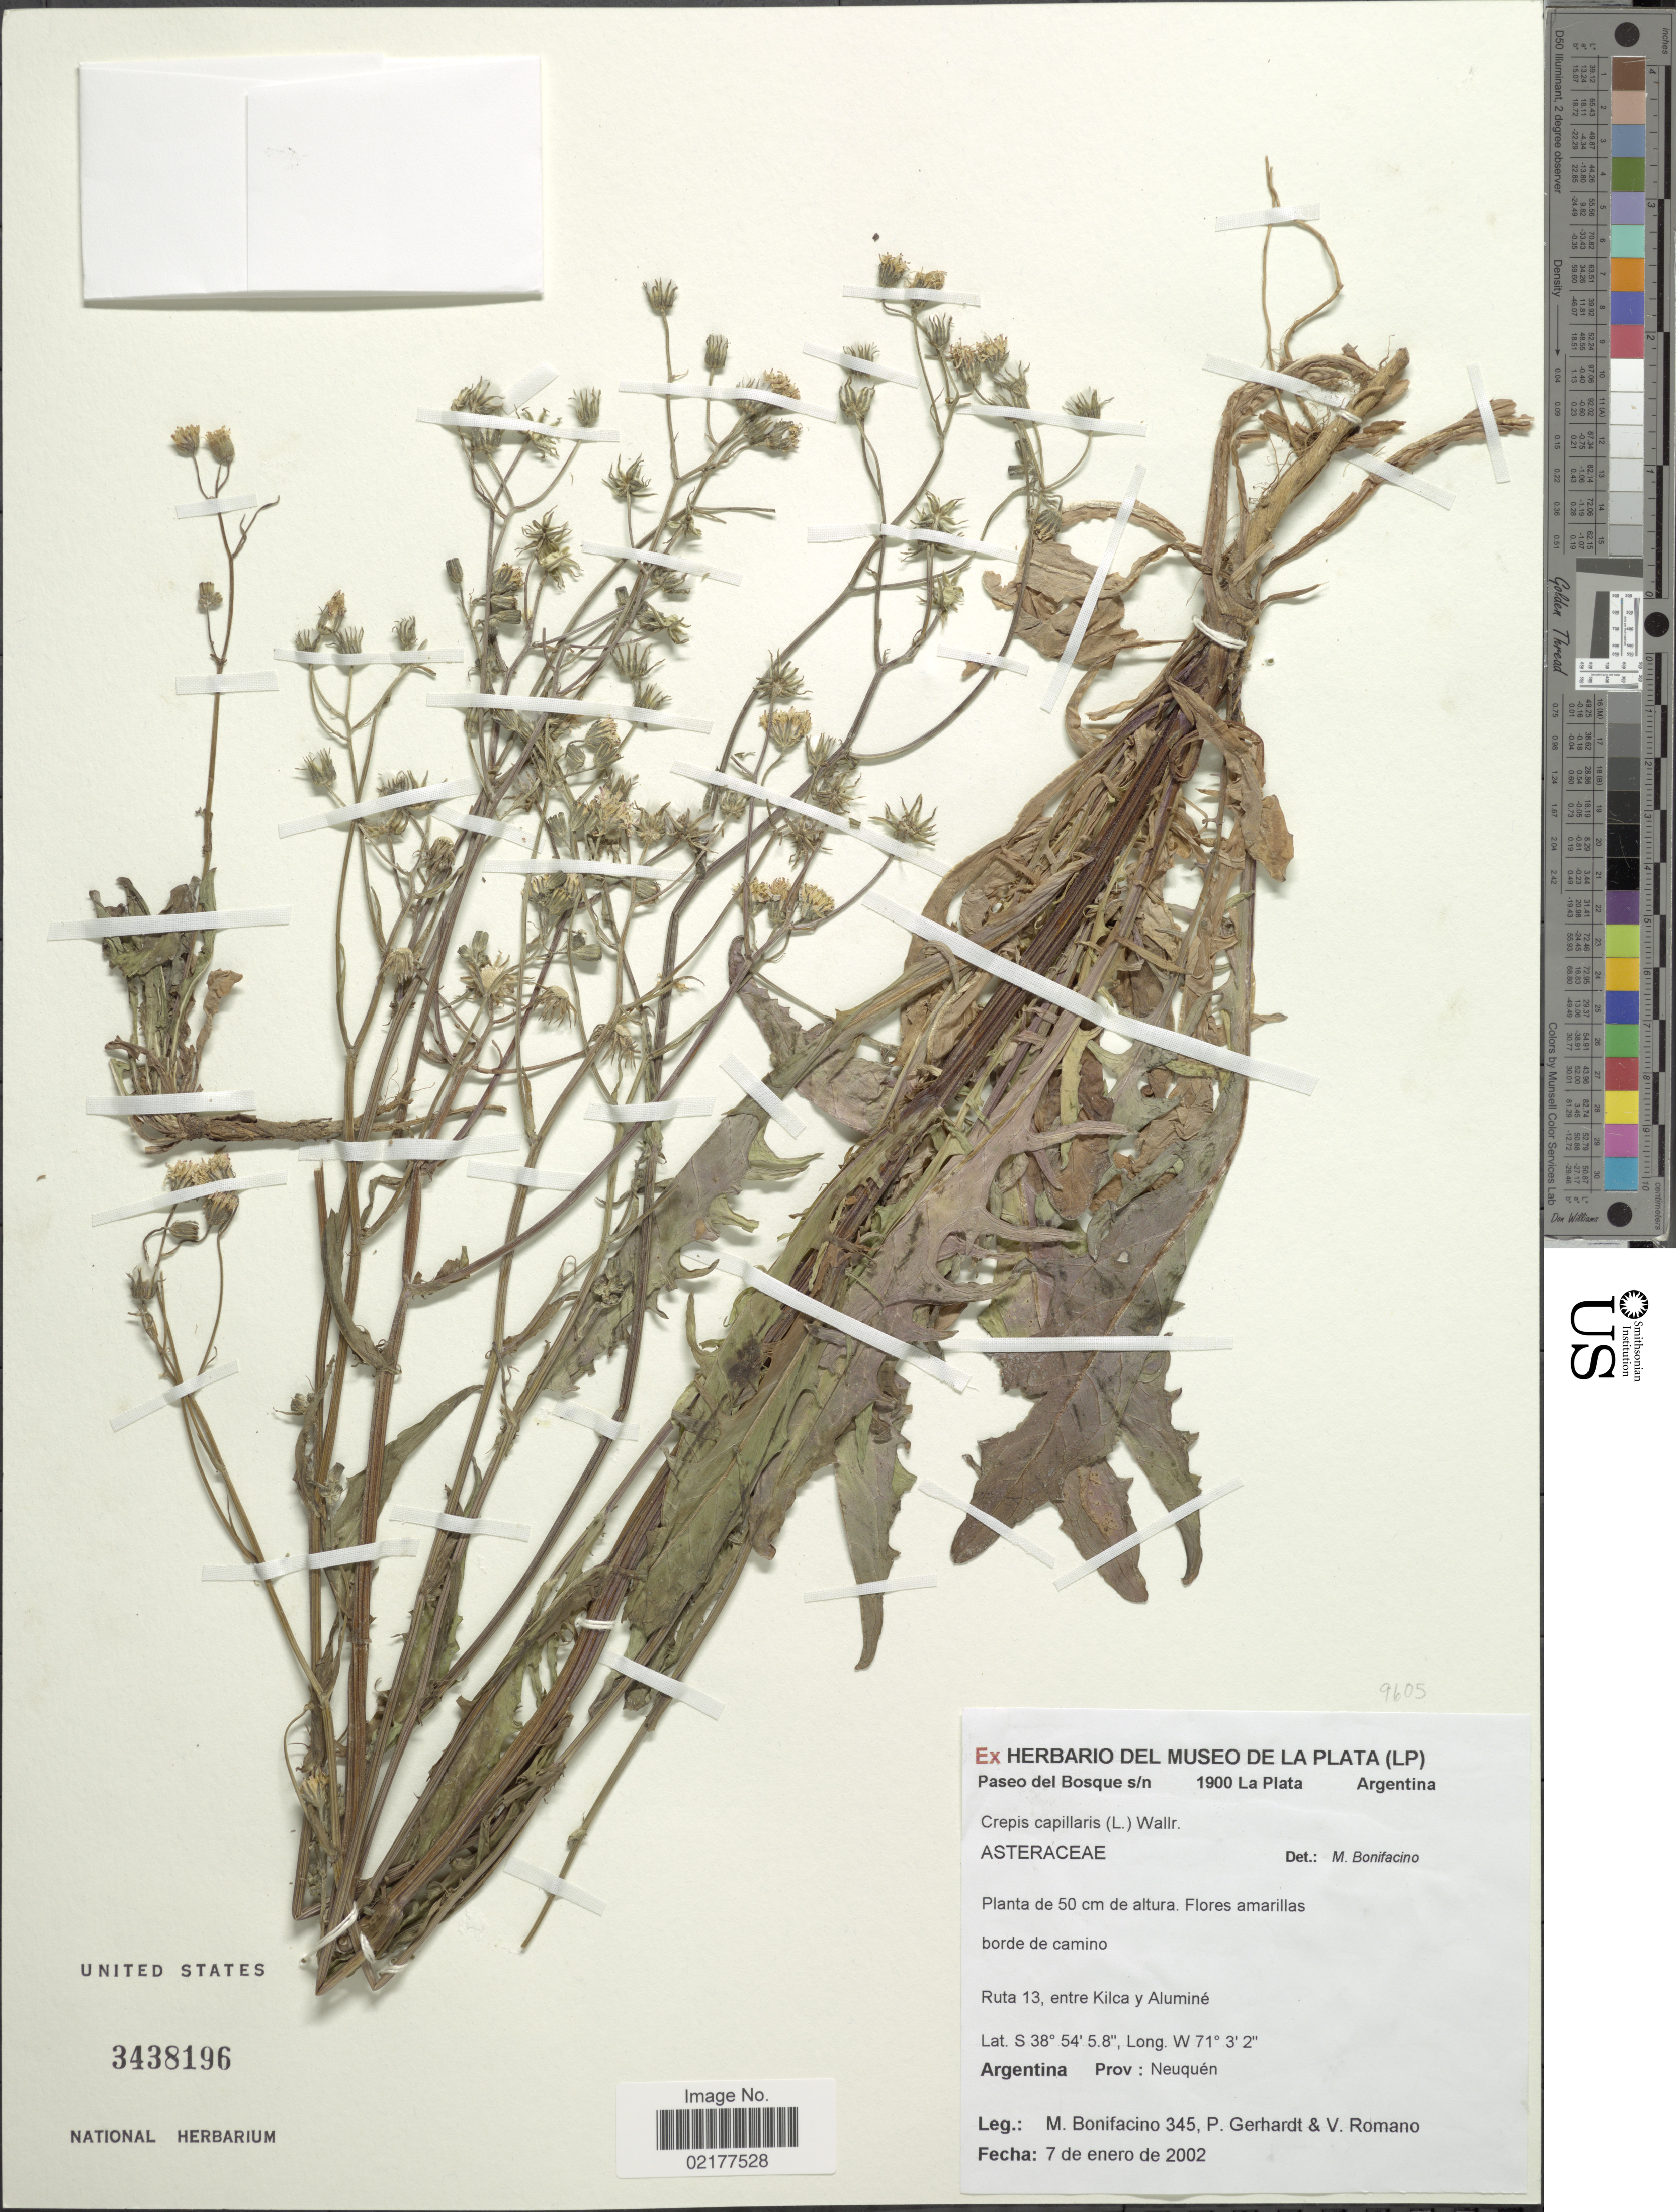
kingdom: Plantae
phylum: Tracheophyta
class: Magnoliopsida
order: Asterales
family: Asteraceae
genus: Crepis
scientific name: Crepis capillaris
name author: (L.) Wallr.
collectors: M. Bonifacino, P. Gerhardt & V. Romano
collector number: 0345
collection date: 2002-01-07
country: Argentina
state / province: Neuquen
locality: Ruta 13, entre Kilca y Aluminé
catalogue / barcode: US 3438196